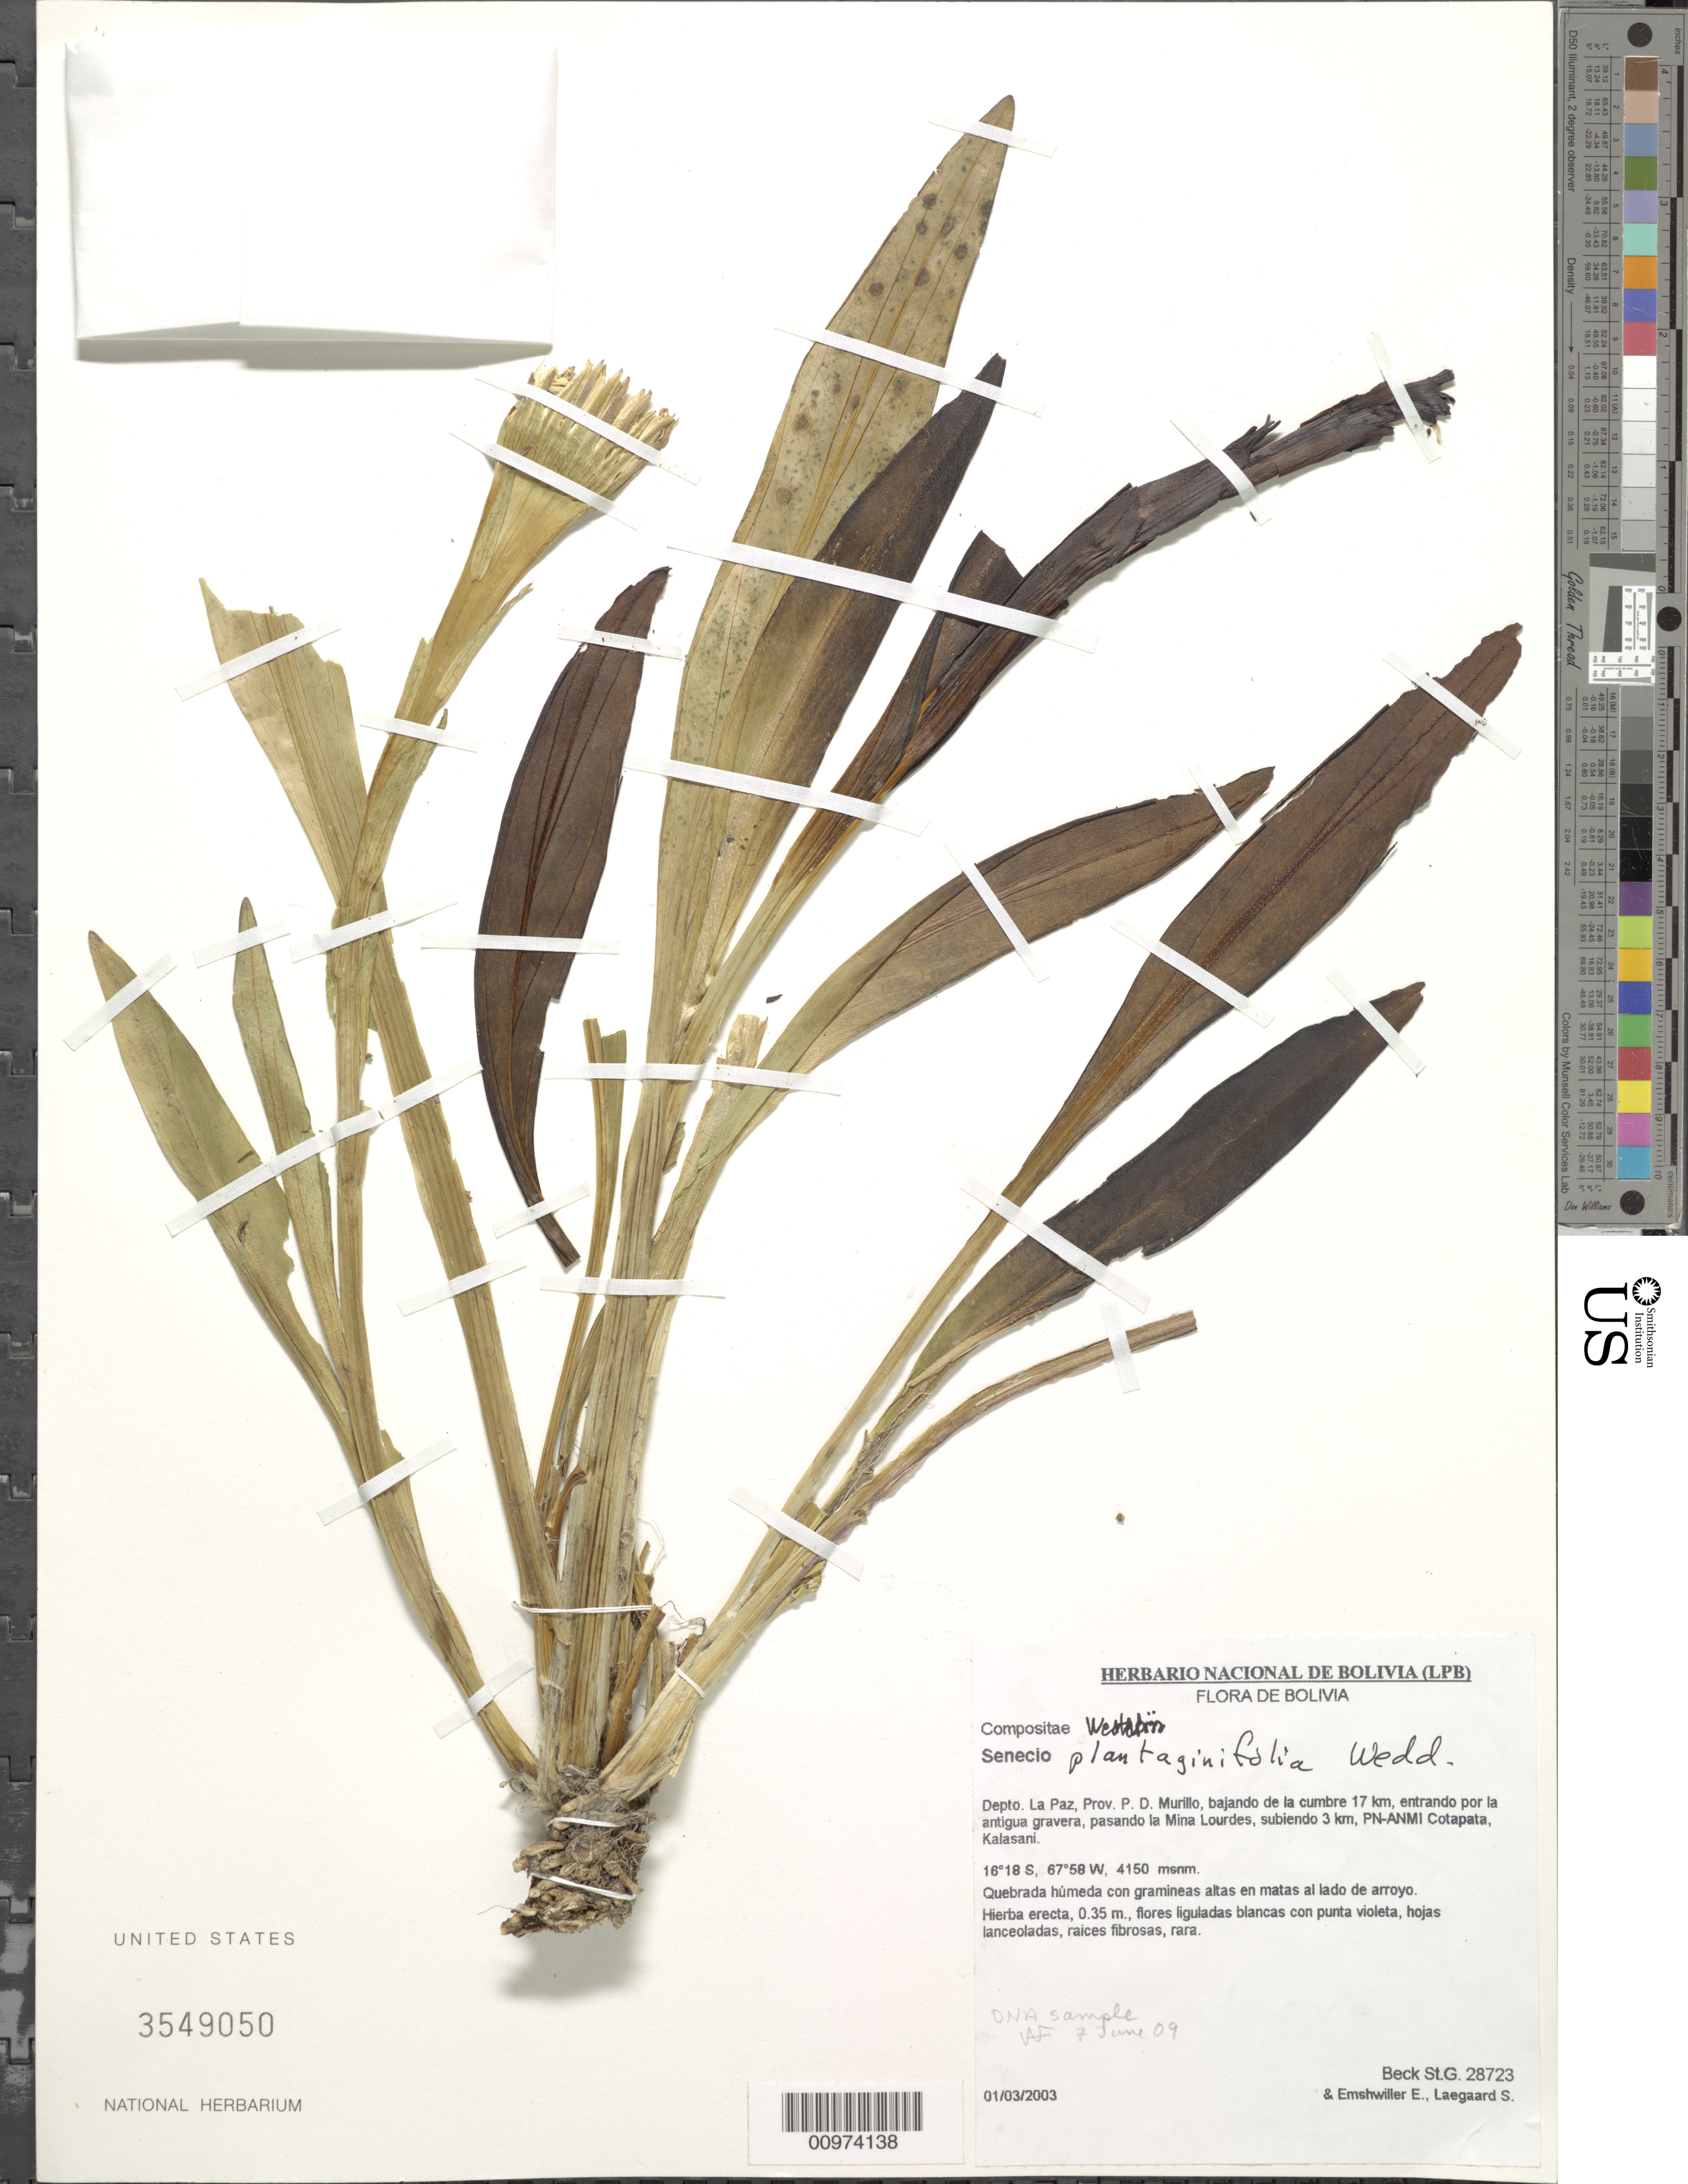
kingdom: Plantae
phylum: Tracheophyta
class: Magnoliopsida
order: Asterales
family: Asteraceae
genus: Werneria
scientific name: Werneria plantaginifolia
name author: Wedd. ex Klatt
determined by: Robinson, Harold E., (US)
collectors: S. G. Beck, E. Emshwiller & Laegaard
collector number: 28723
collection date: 2003-03-01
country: Bolivia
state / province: La Paz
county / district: P.D. Murillo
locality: Kalasani, bajando de la cumbre 17 km, entrando por la anttigua gravera, pasando la Mino Lourdes, subiendo 3 km, PN-ANMI Cotapata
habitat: Quebrada humeda con gramineas altas en matas al lado de arroyo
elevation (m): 4150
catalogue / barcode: US 3549050